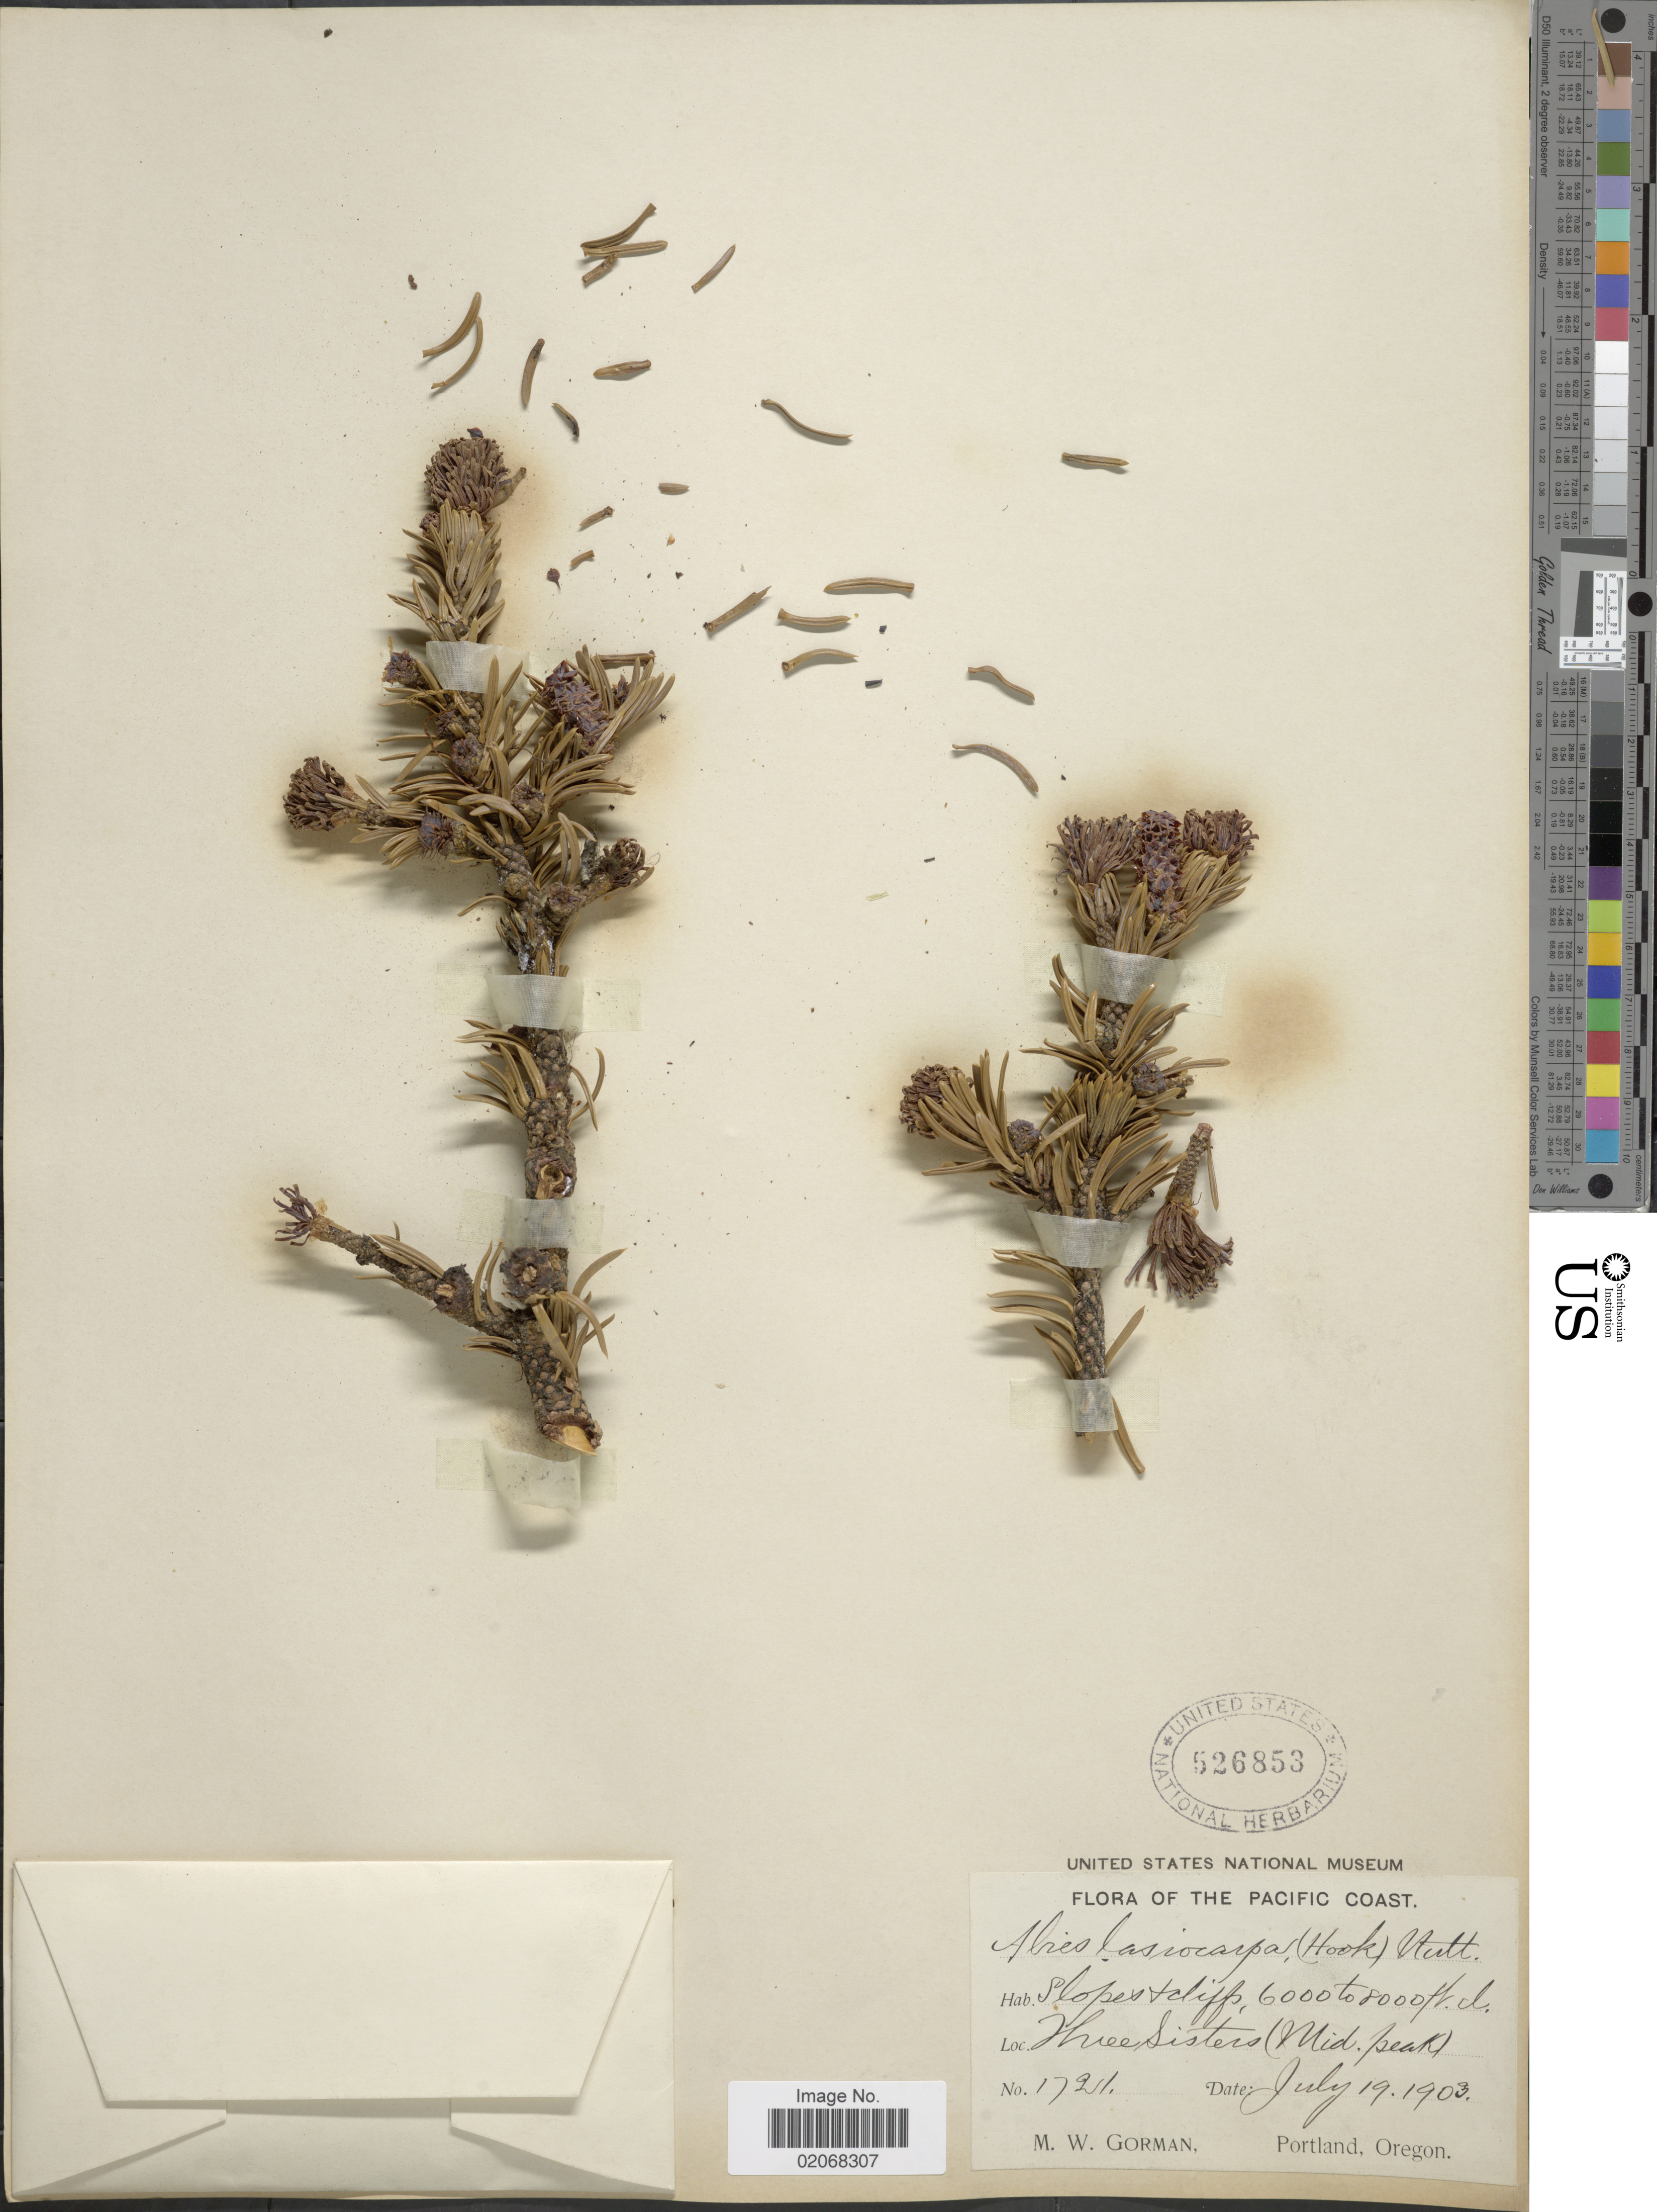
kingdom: Plantae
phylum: Tracheophyta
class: Pinopsida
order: Pinales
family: Pinaceae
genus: Abies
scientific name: Abies lasiocarpa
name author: (Hook.) Nutt.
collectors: M. W. Gorman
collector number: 1721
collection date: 1903-07-19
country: United States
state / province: Oregon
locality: The Pacific Coast, Slopes + Cliffs, Three Sisters (Mid peak)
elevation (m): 1829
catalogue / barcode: US 526853